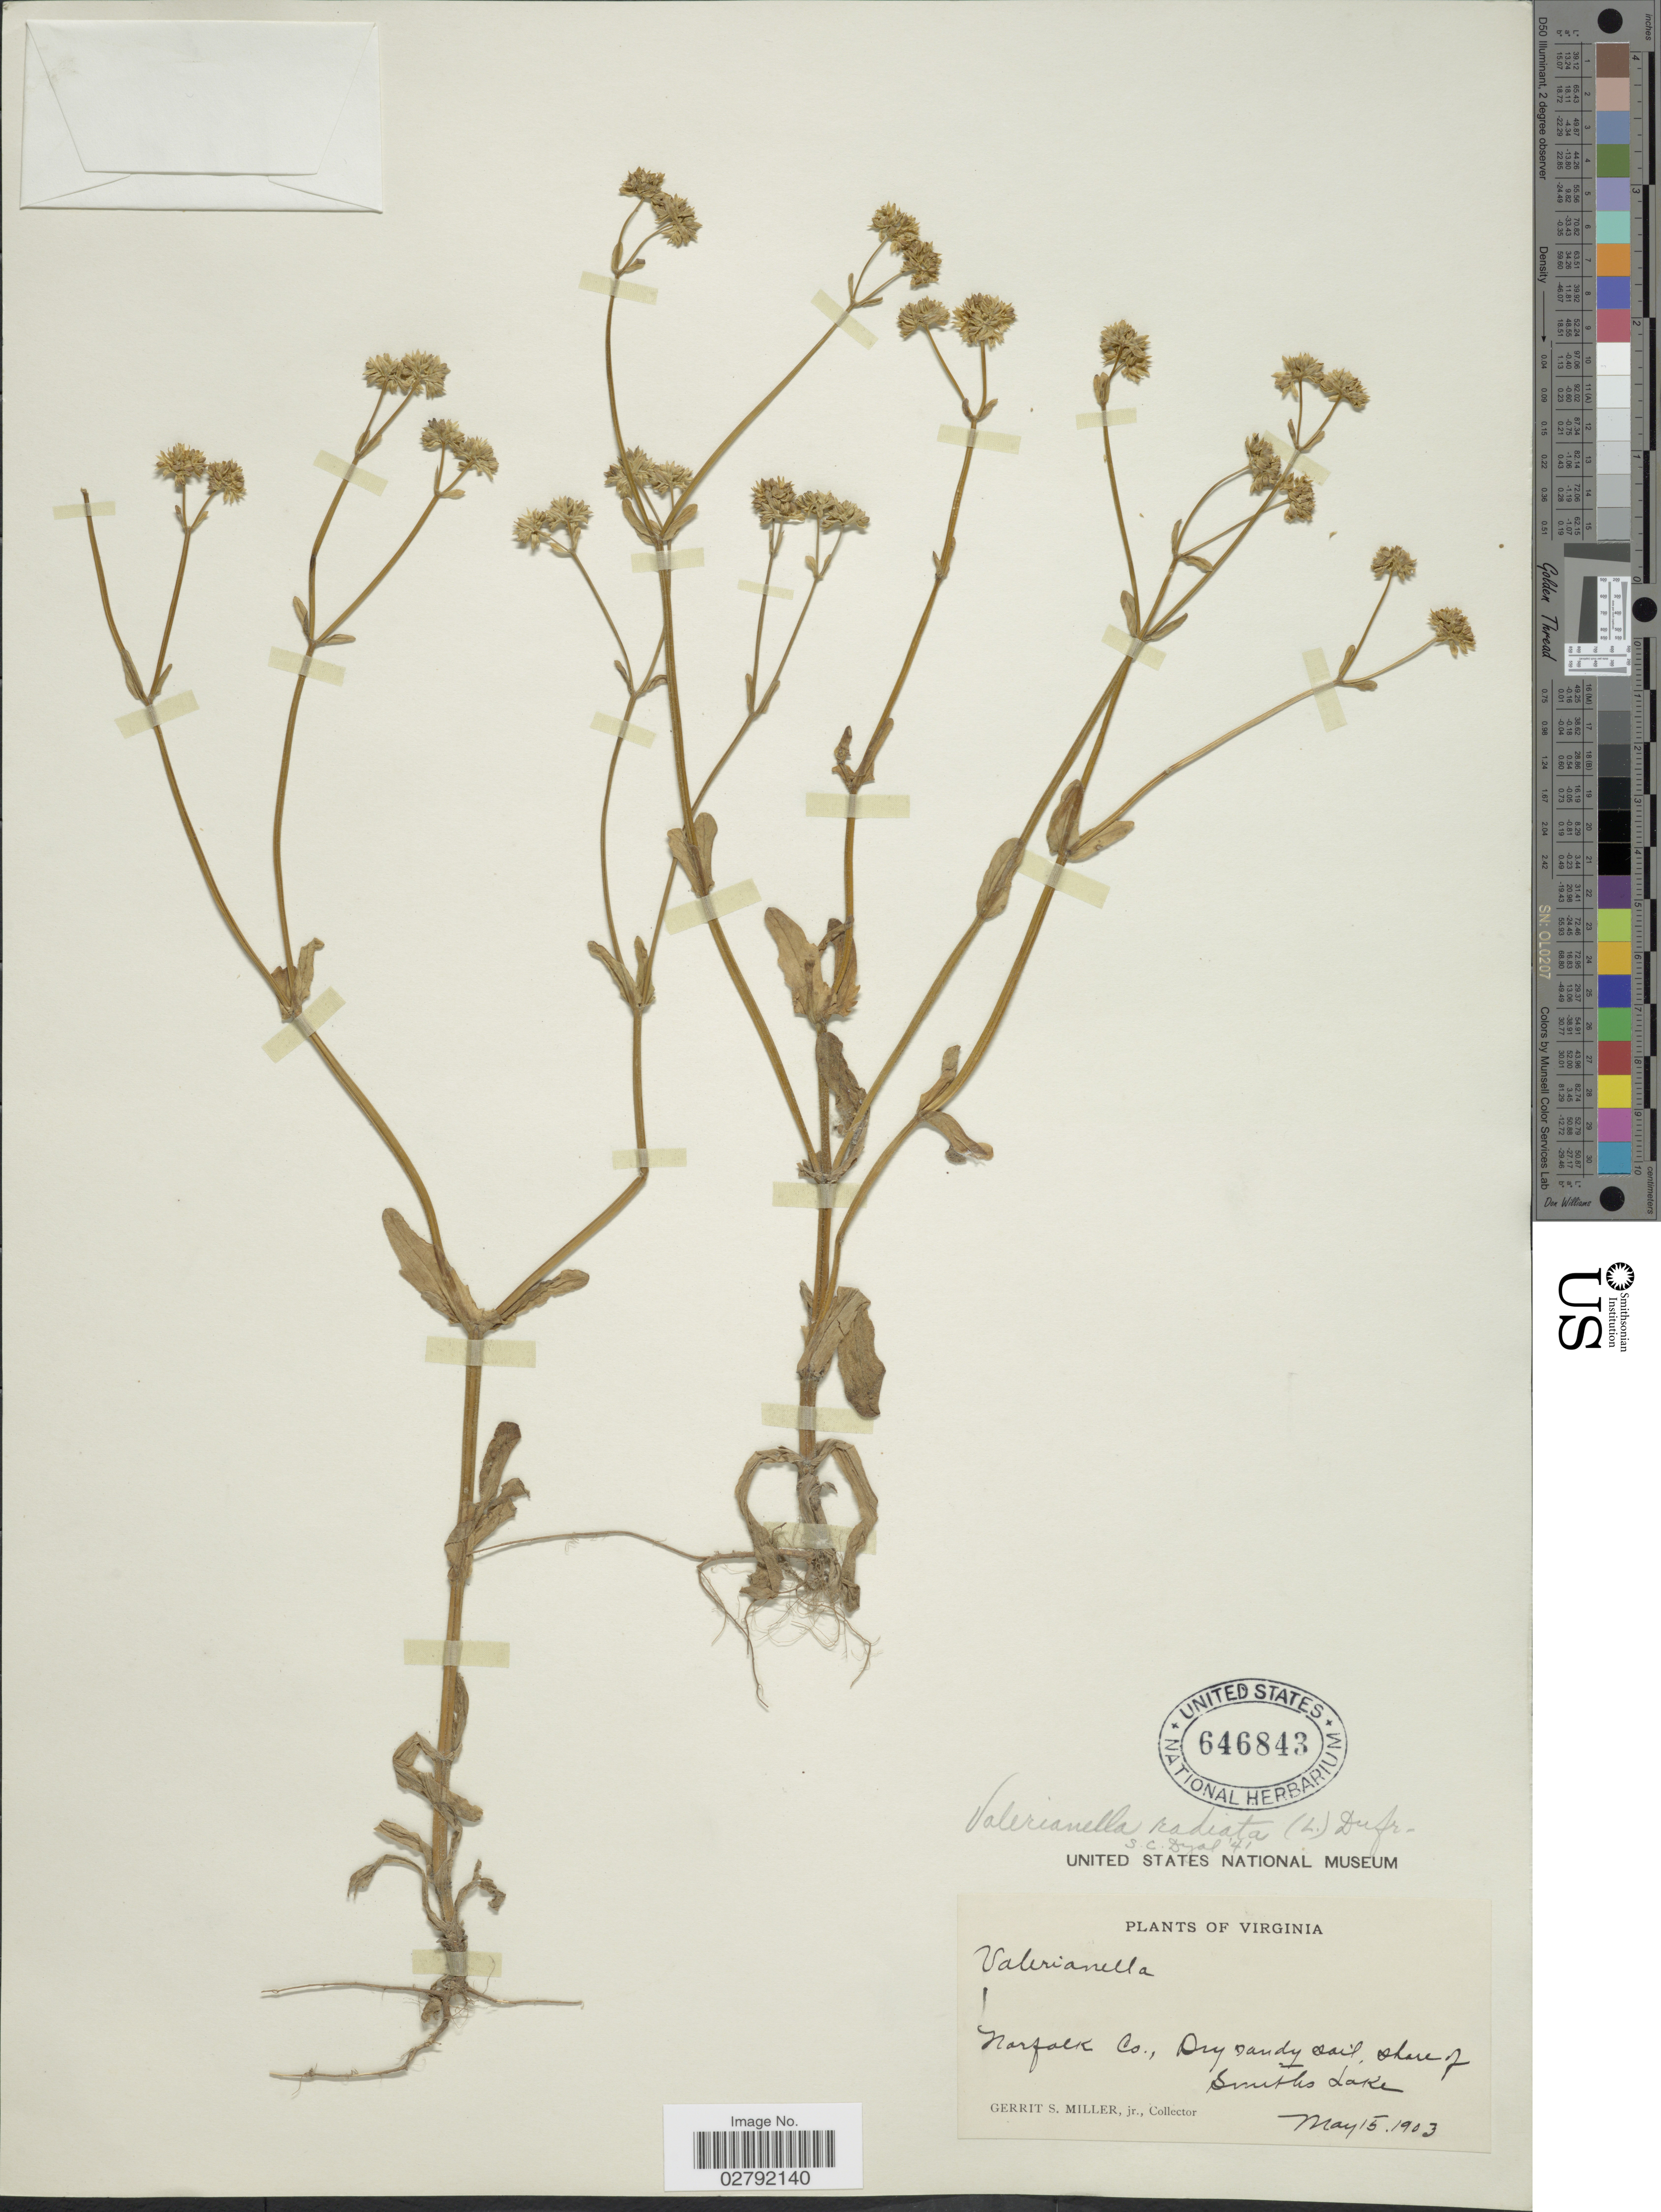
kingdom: Plantae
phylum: Tracheophyta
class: Magnoliopsida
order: Dipsacales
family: Caprifoliaceae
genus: Valerianella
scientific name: Valerianella radiata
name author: (L.) Dufr.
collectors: G. S. Miller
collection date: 1903-05-15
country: United States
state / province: Virginia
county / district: City of Norfolk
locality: Norfolk Co., Dry sandy soil, shore of Smiths Lake.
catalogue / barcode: US 646843